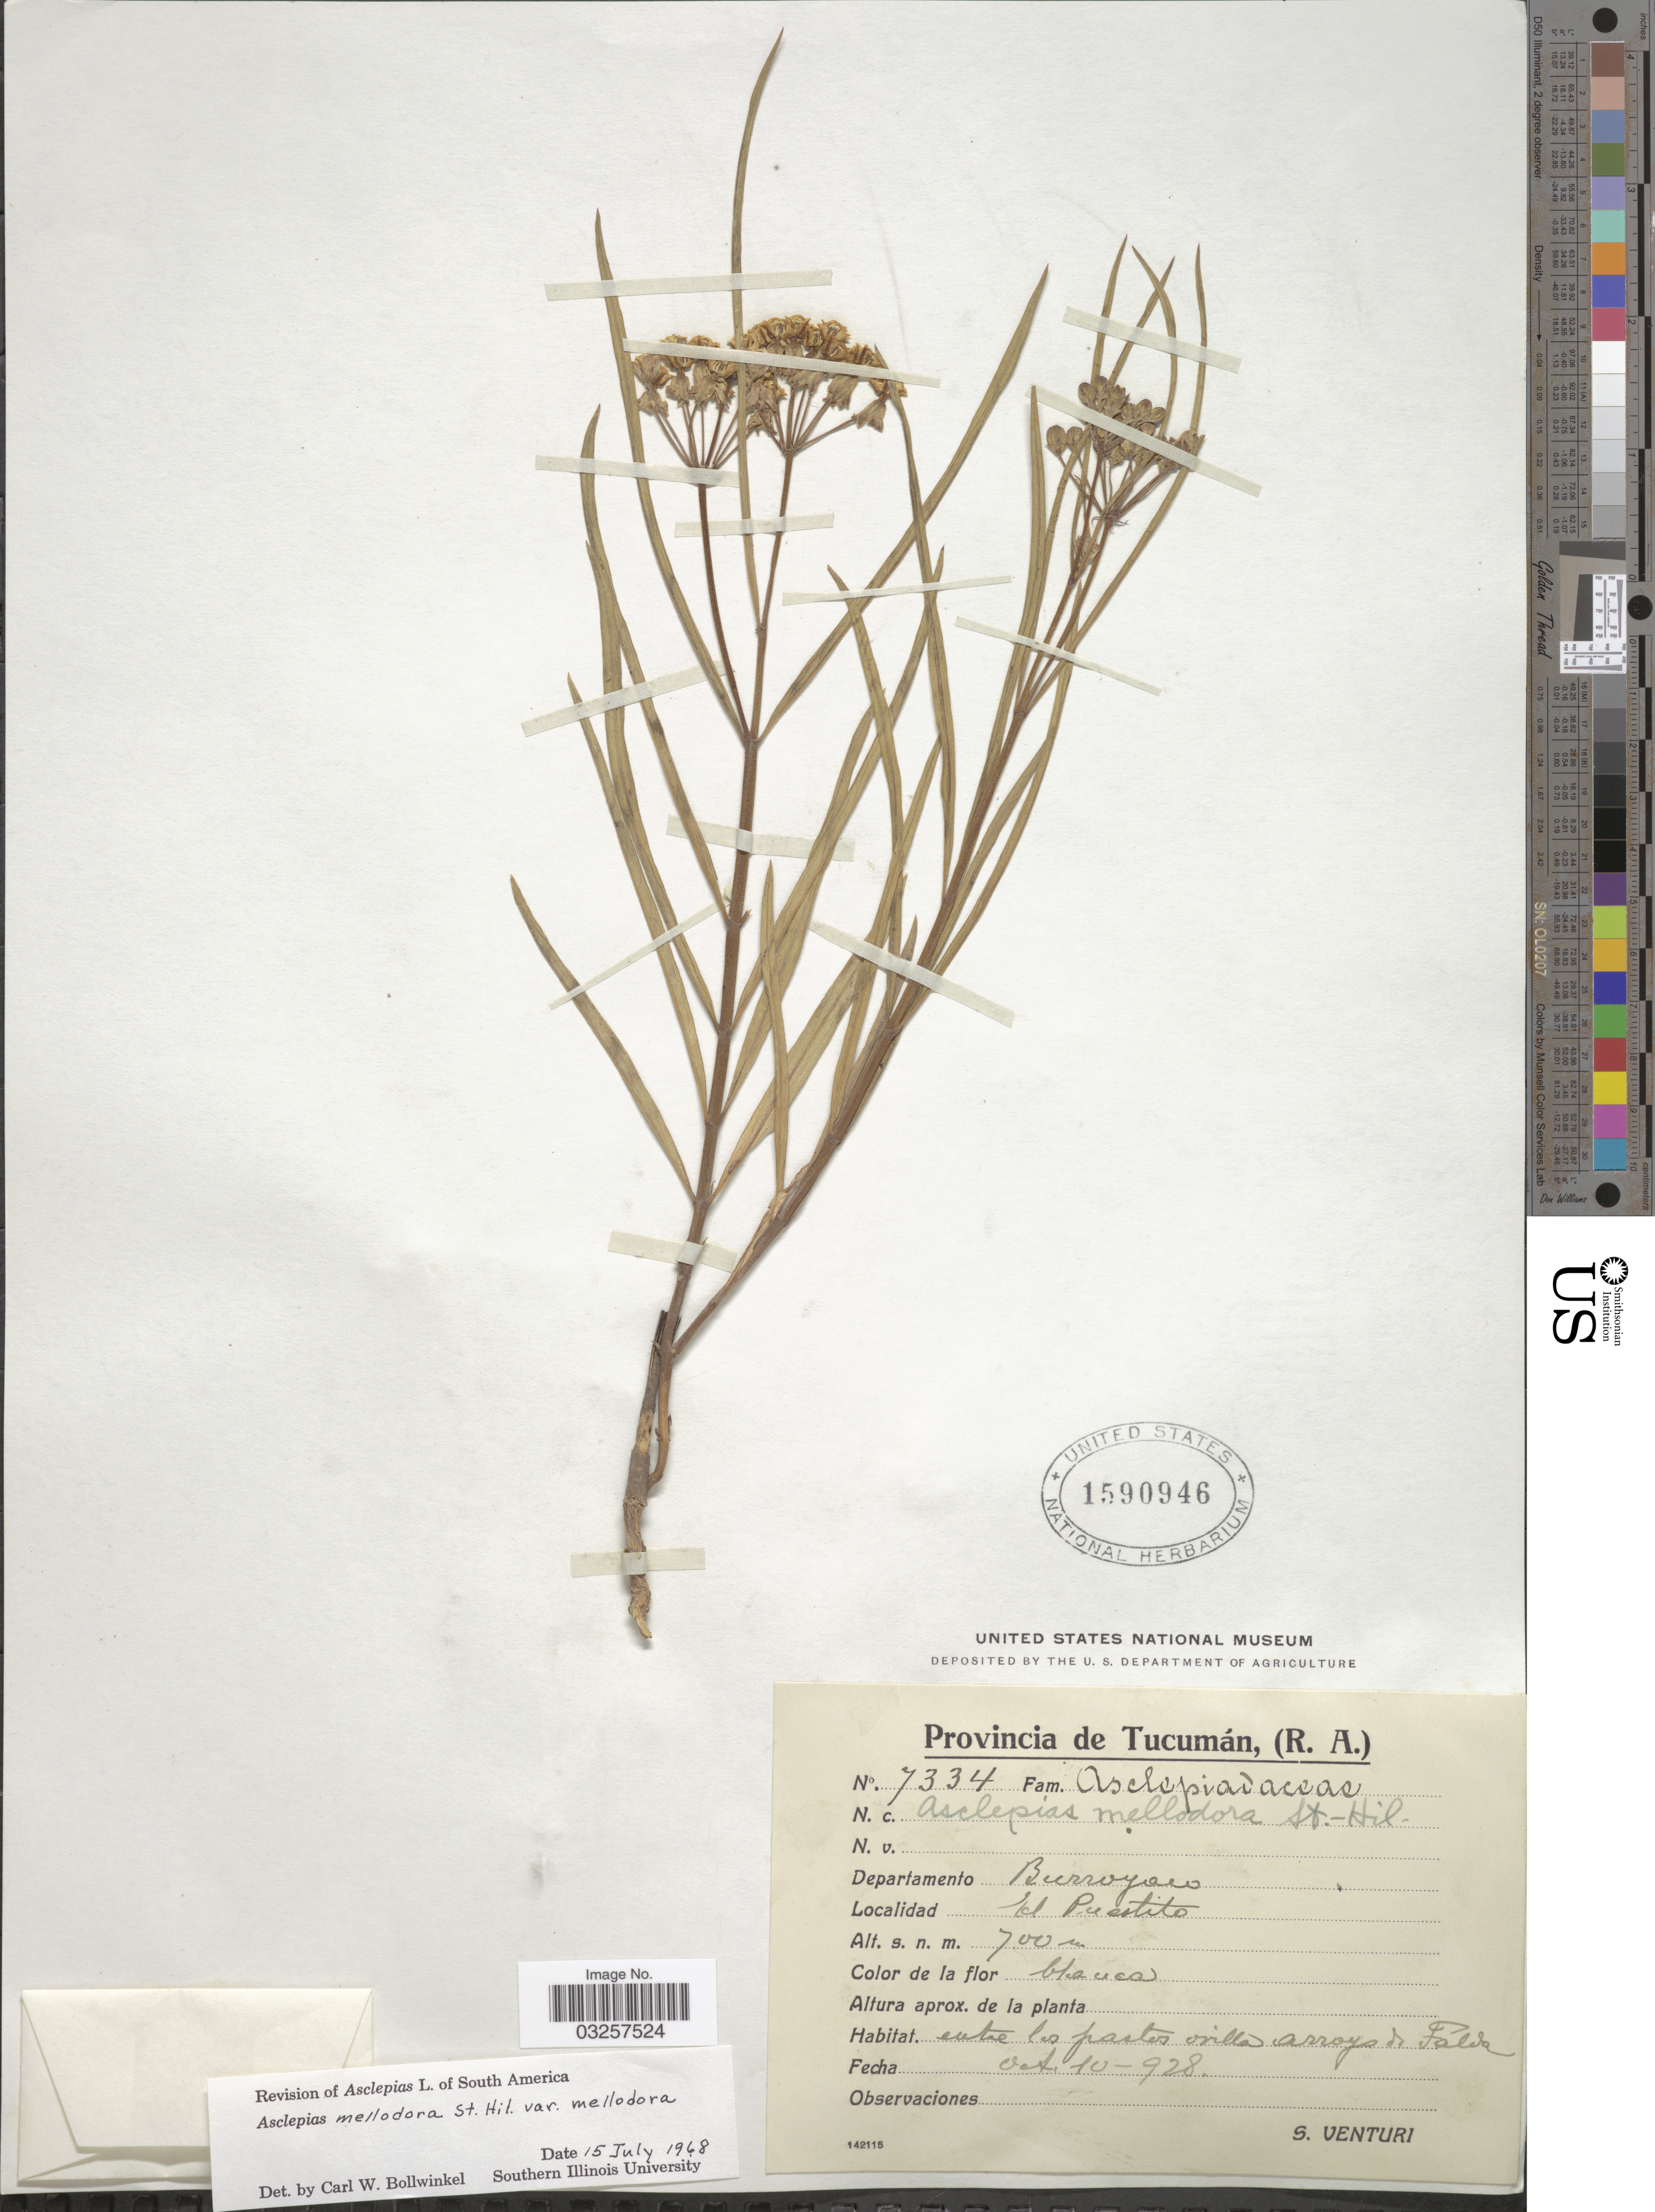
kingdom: Plantae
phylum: Tracheophyta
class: Magnoliopsida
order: Gentianales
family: Apocynaceae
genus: Asclepias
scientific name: Asclepias mellodora var. mellodora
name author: A. St.-Hil.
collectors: S. Venturi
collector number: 7334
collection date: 1928-10-10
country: Argentina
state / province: Tucuman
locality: Provincia de Tucumán. Departamento Burroyaco. El Puestito.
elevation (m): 700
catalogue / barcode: US 1590946